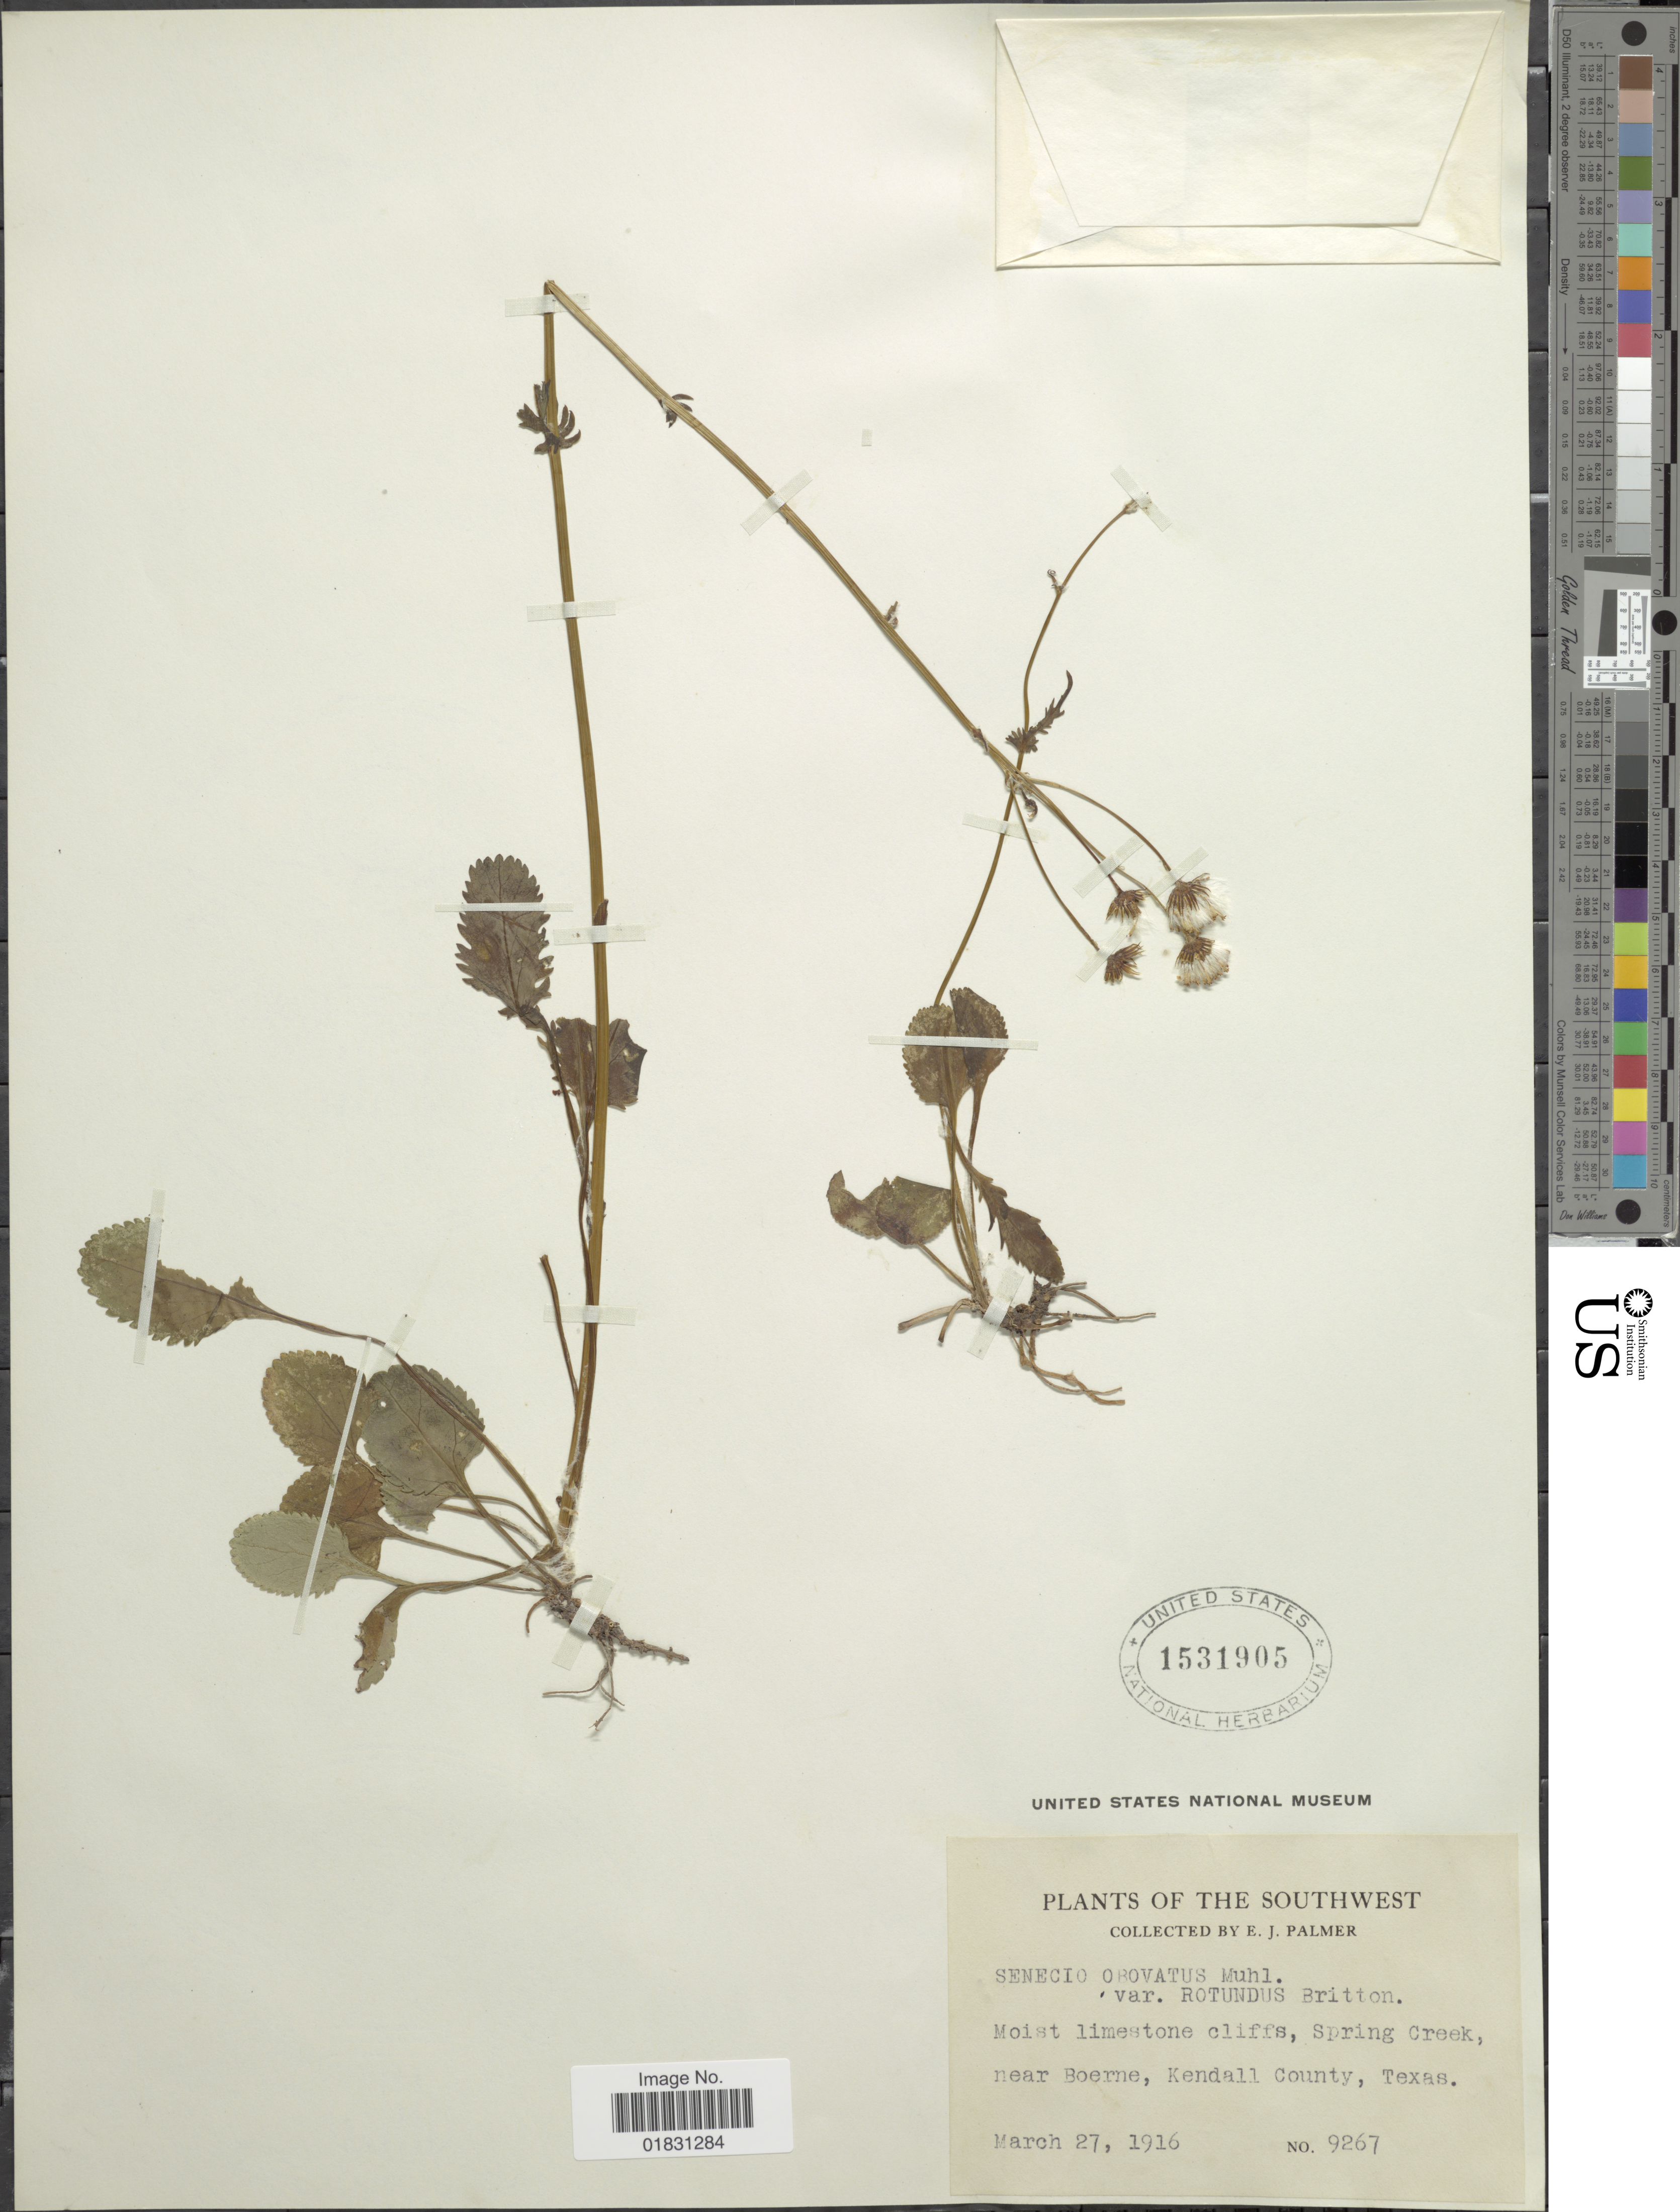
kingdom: Plantae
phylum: Tracheophyta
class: Magnoliopsida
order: Asterales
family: Asteraceae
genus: Packera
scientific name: Packera obovata var. rotundus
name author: Britton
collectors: E. J. Palmer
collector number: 9267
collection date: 1916-03-27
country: United States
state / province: Texas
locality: The Southwest, Moist limestone cliffs, Spring Creek, near Boerne, Kendall County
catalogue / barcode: US 1531905